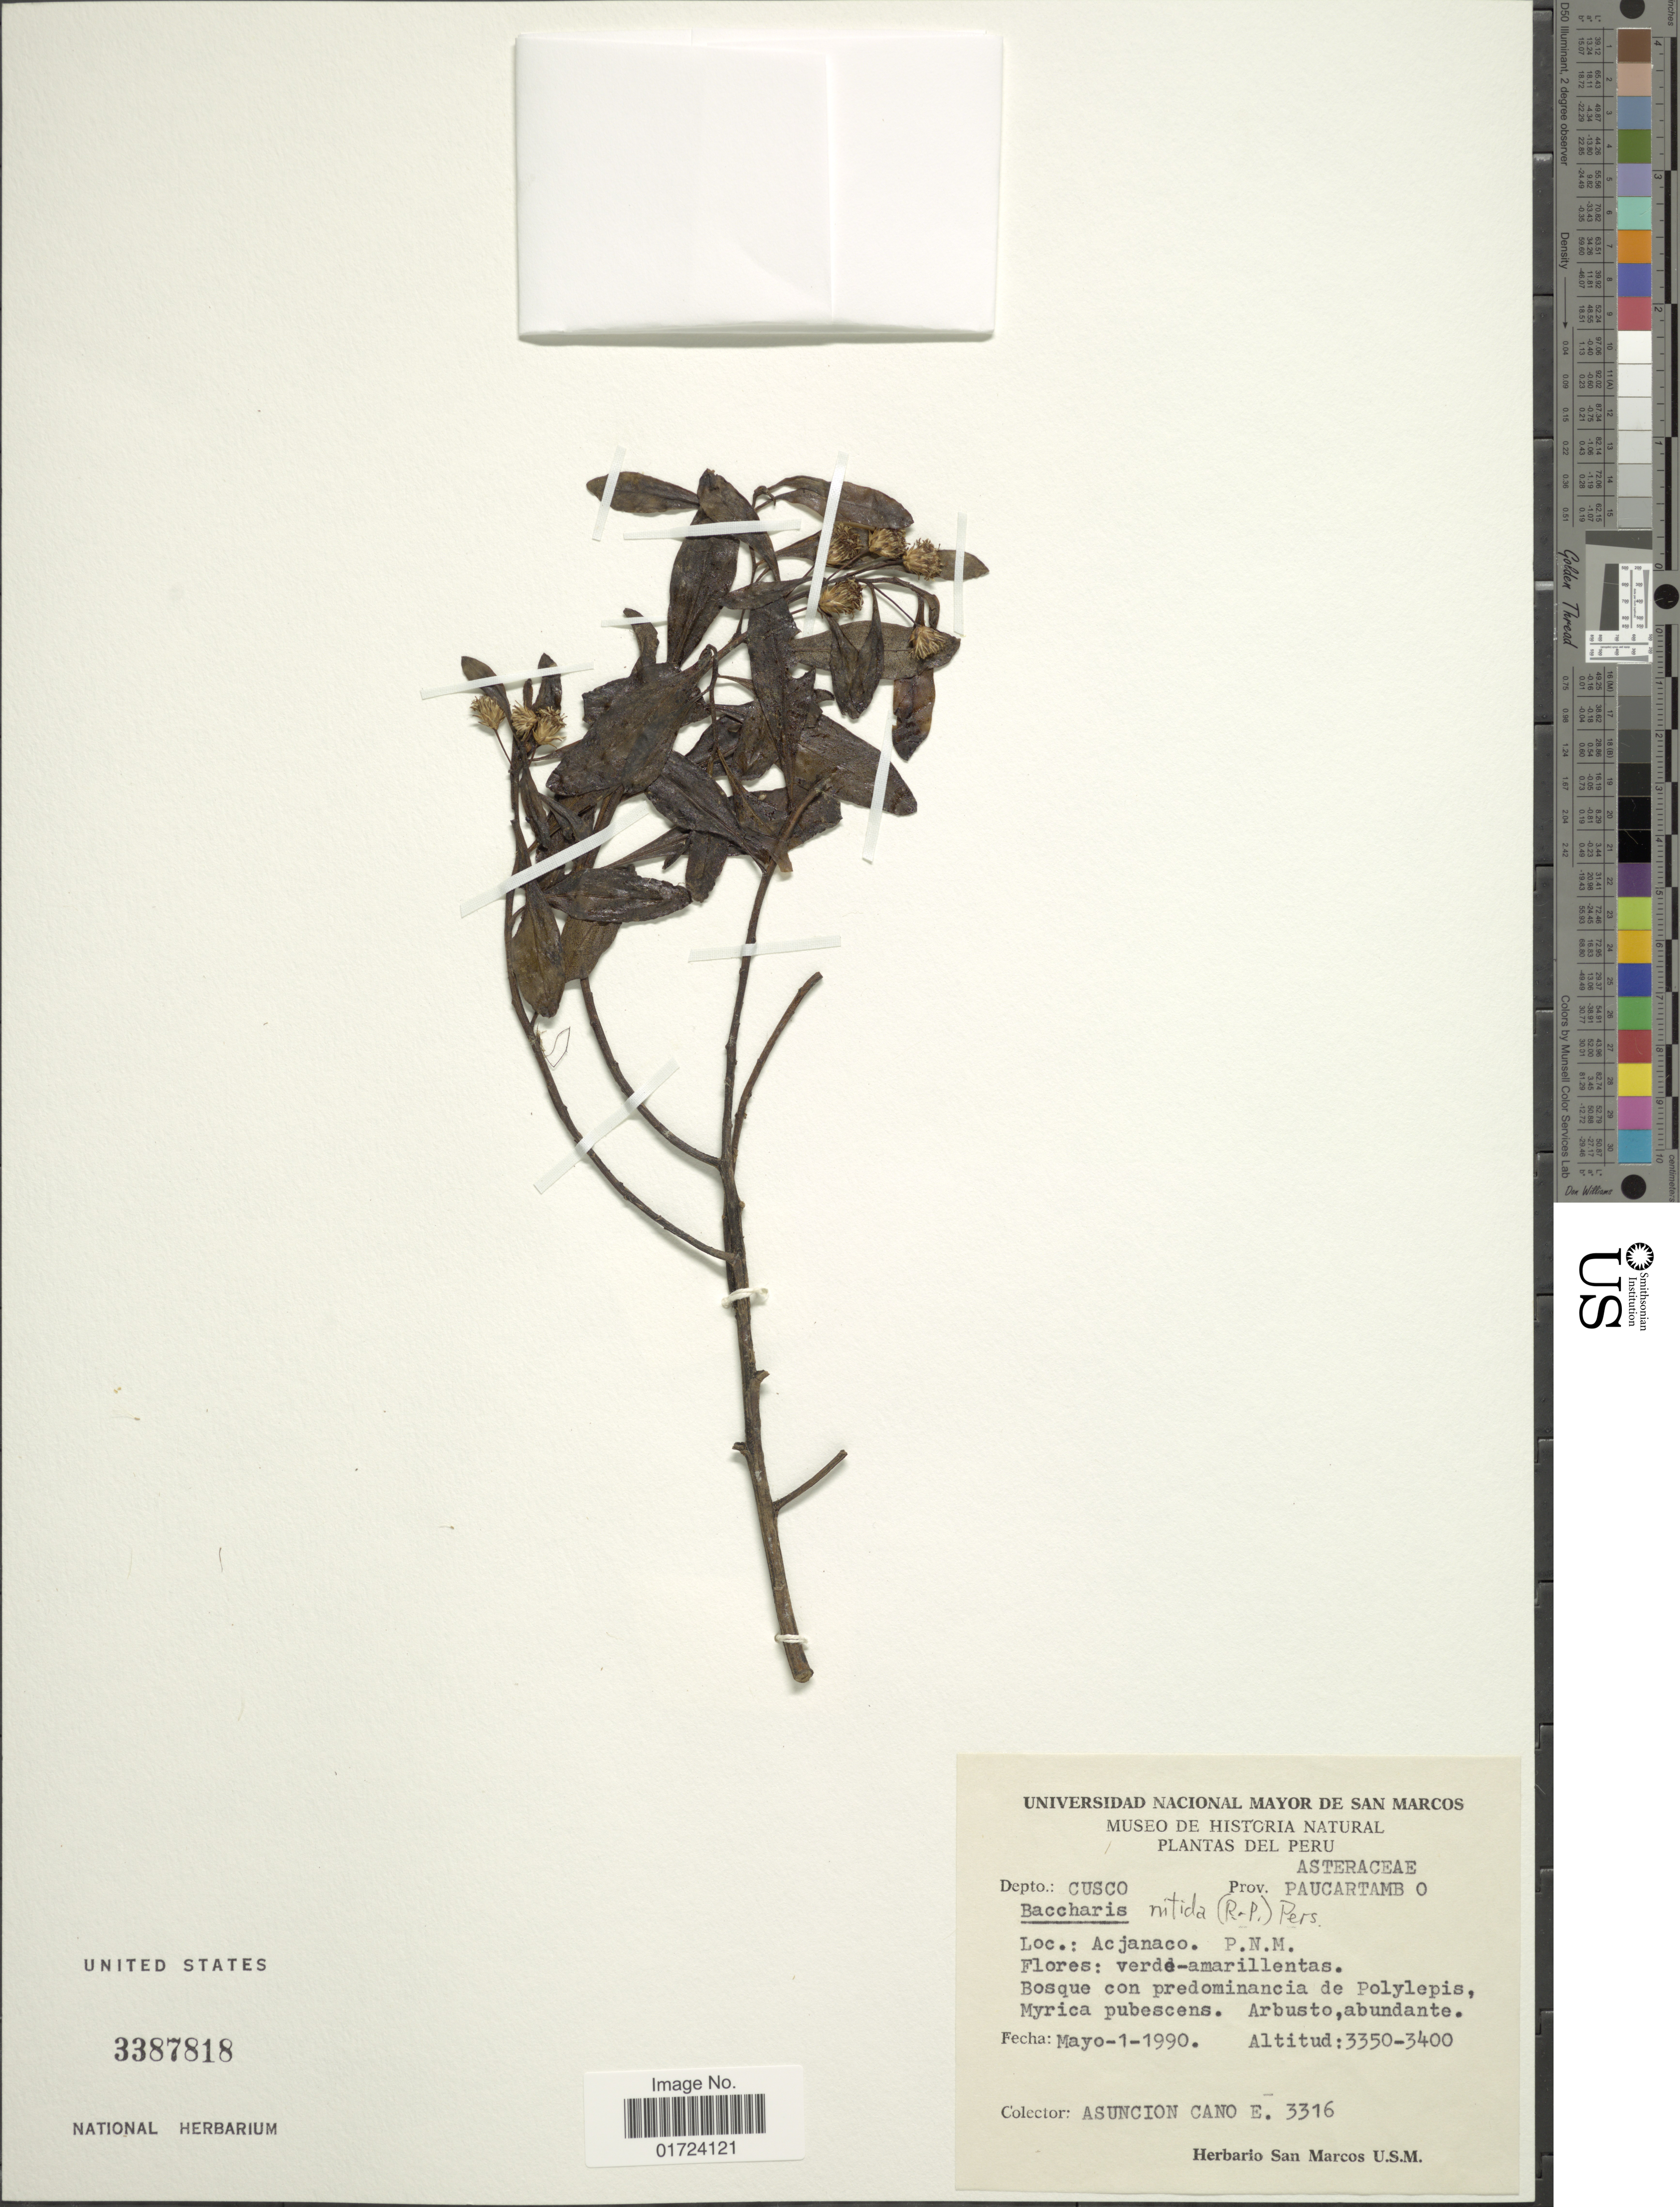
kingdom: Plantae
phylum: Tracheophyta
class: Magnoliopsida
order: Asterales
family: Asteraceae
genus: Baccharis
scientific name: Baccharis sp.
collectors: A. Cano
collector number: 3316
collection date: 1990-01-01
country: Peru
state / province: Cusco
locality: Depto.: Cusco, Prov. Paucartambo. Acjanaco. P.N.M.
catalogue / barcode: US 3387818